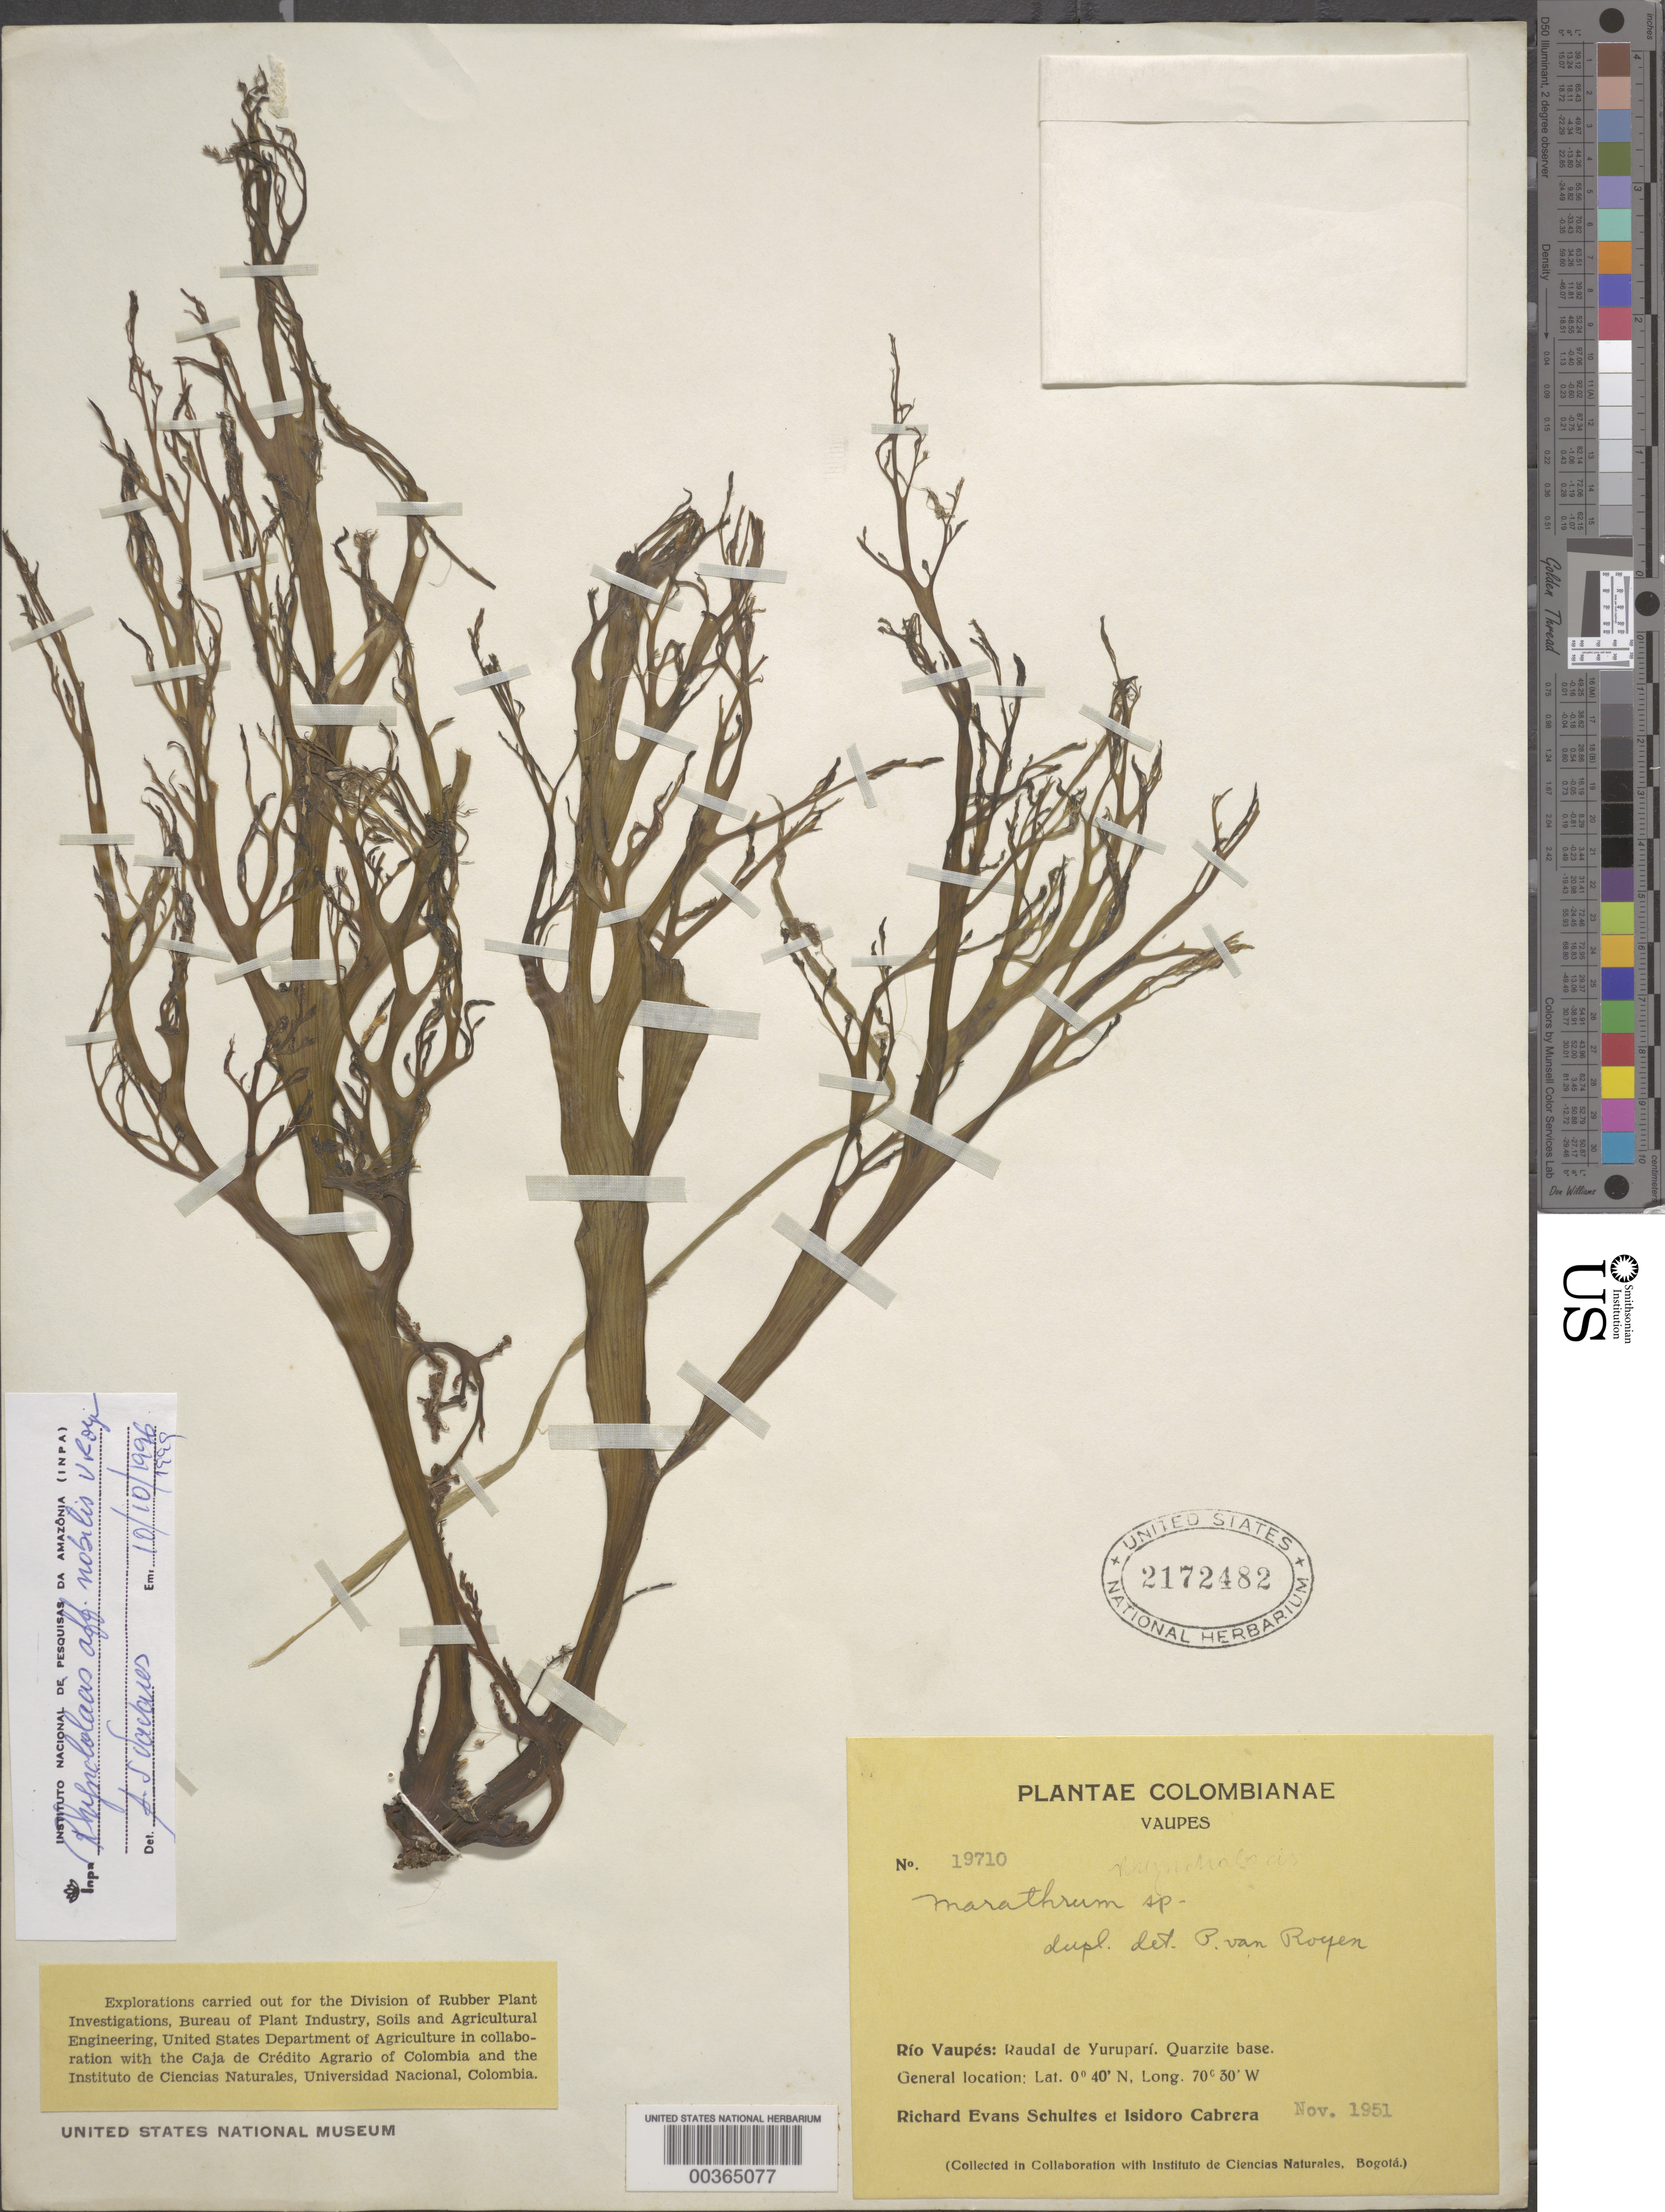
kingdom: Plantae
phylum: Tracheophyta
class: Magnoliopsida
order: Malpighiales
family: Podostemaceae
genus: Rhyncholacis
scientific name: Rhyncholacis nobilis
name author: P. Royen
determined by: Tavares, A. S.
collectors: R. E. Schultes & I. Cabrera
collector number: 19710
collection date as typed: Nov 1951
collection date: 1951-11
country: Colombia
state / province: Vaupés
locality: Rio Vaupes, Raudal de Jurupari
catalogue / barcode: US 2172482